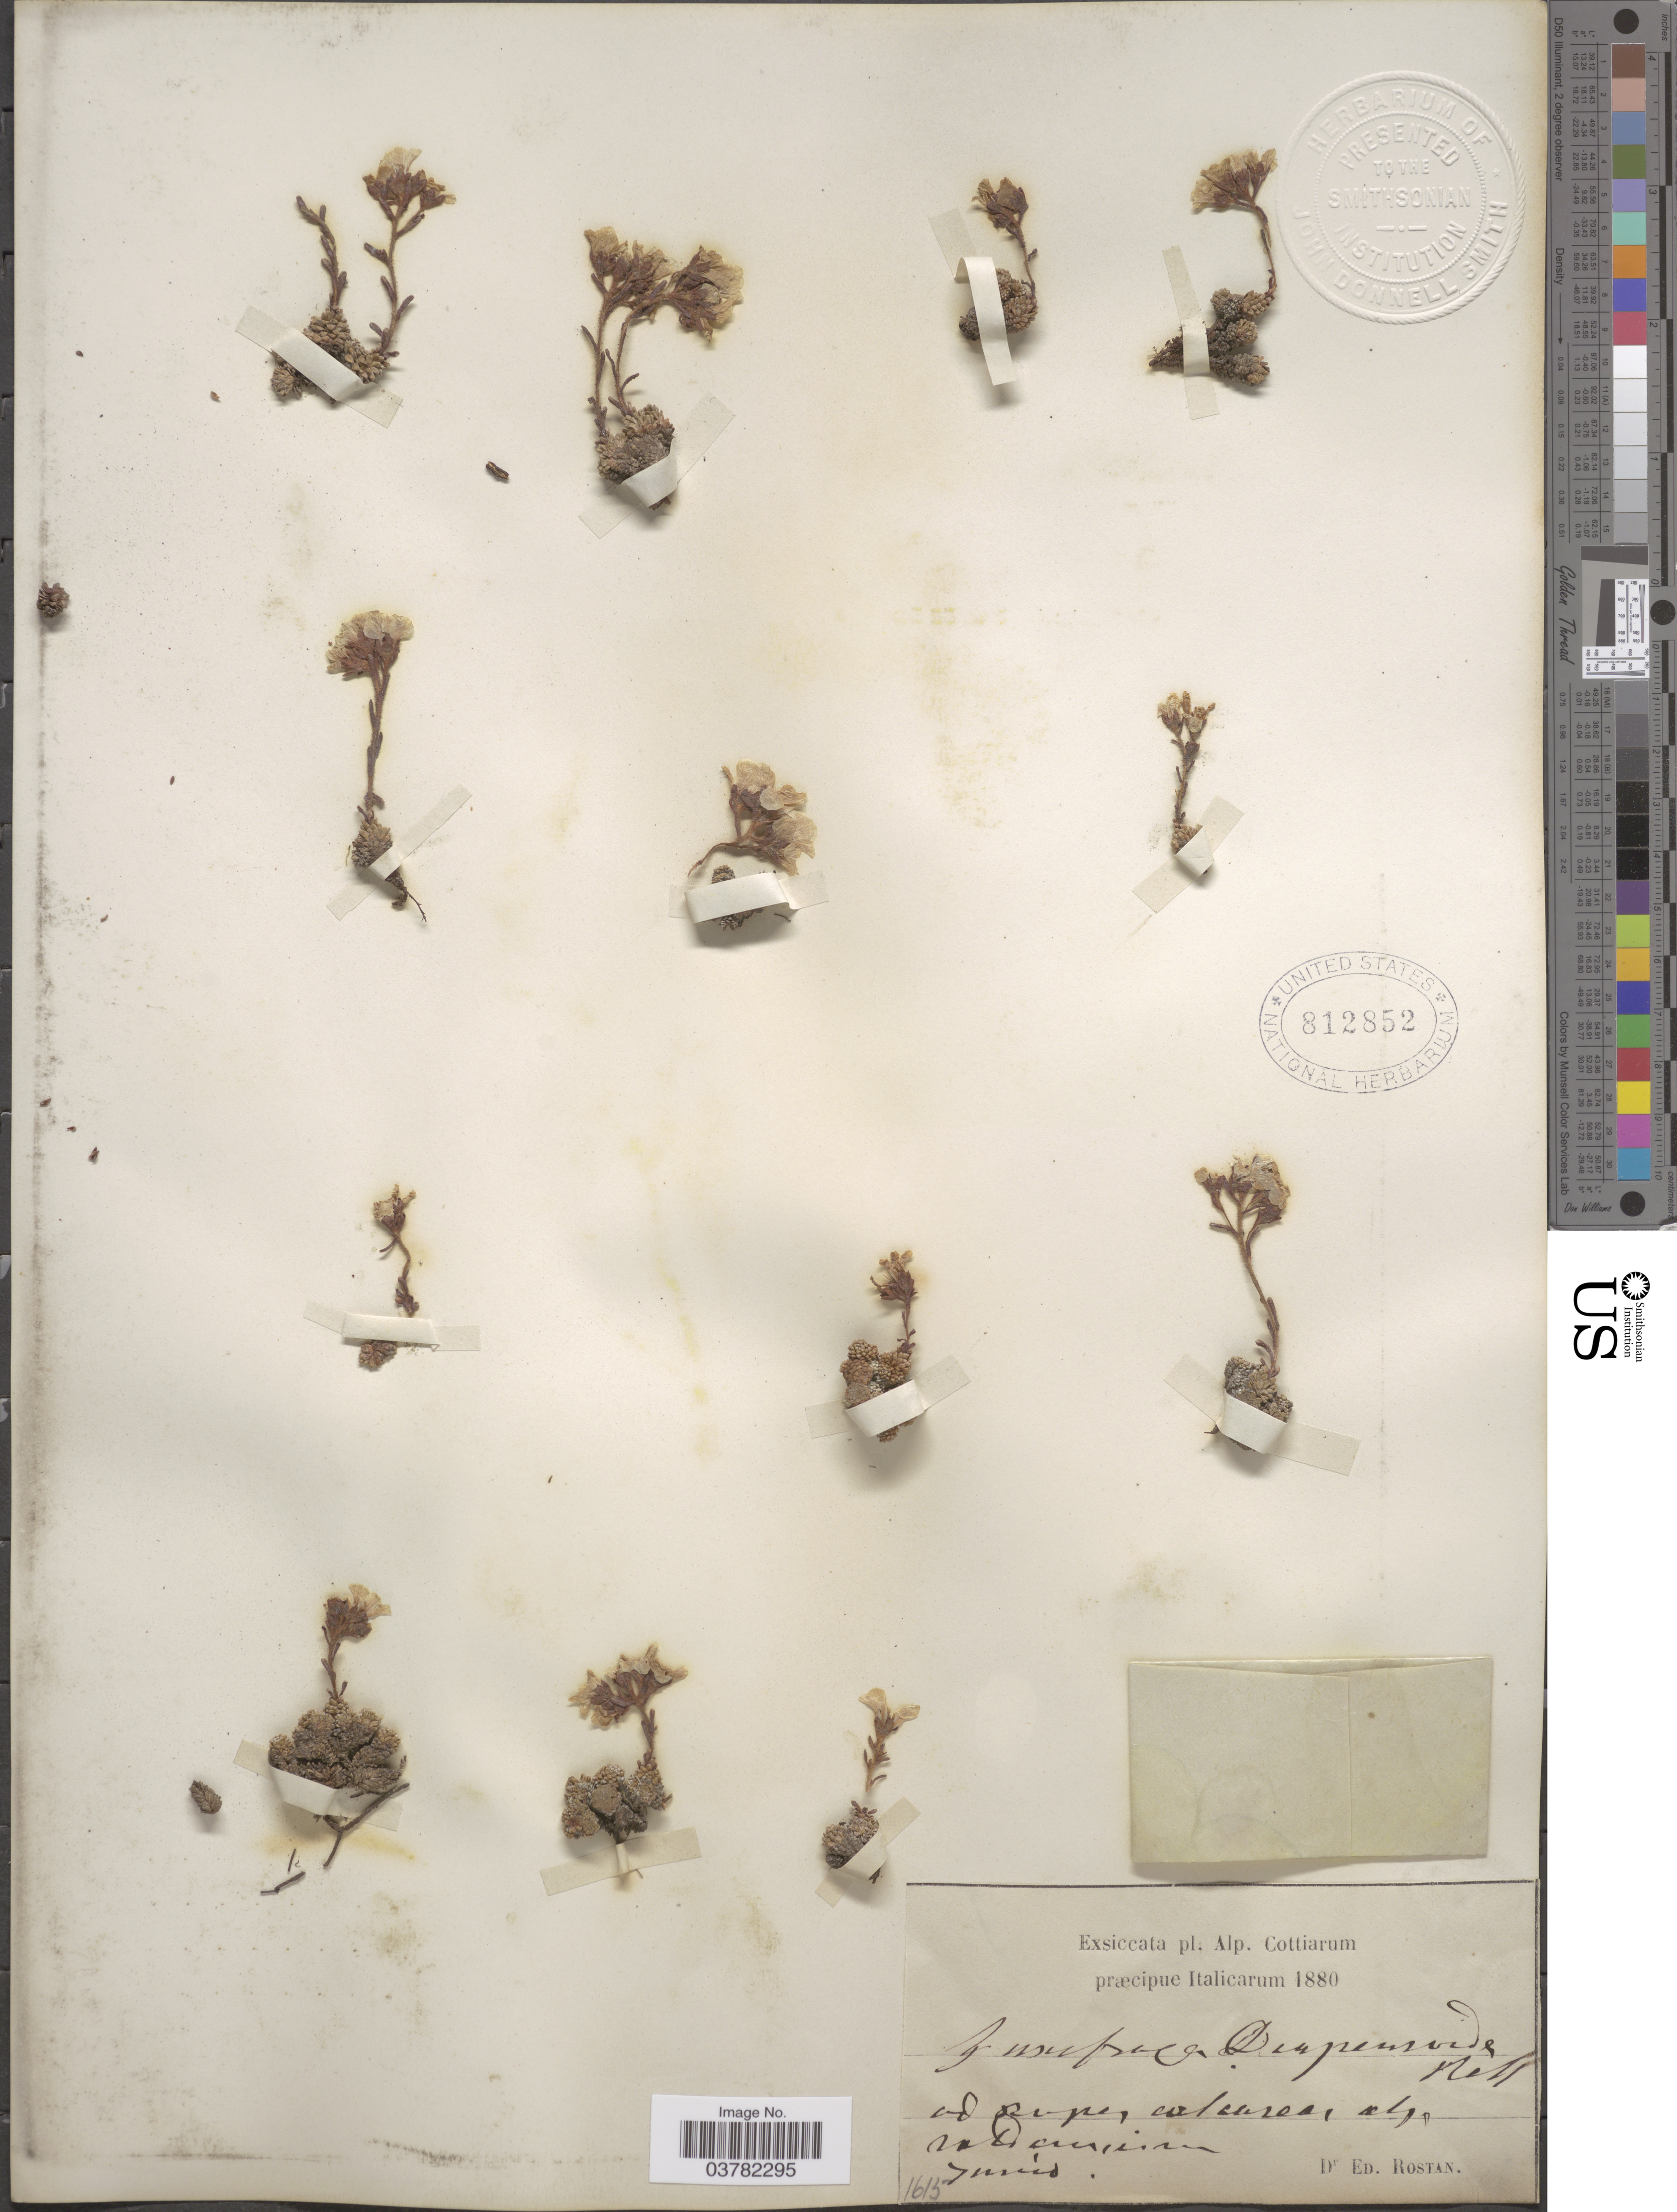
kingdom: Plantae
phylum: Tracheophyta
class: Magnoliopsida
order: Saxifragales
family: Saxifragaceae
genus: Saxifraga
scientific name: Saxifraga diapensioides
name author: Bellardi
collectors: E. Rostan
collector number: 1615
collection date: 1880-06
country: Italy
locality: Pl. Alp. Cottiarum præcipue Italicarum 1880. Ad rupes calcares alp. [illegible text].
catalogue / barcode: US 812852